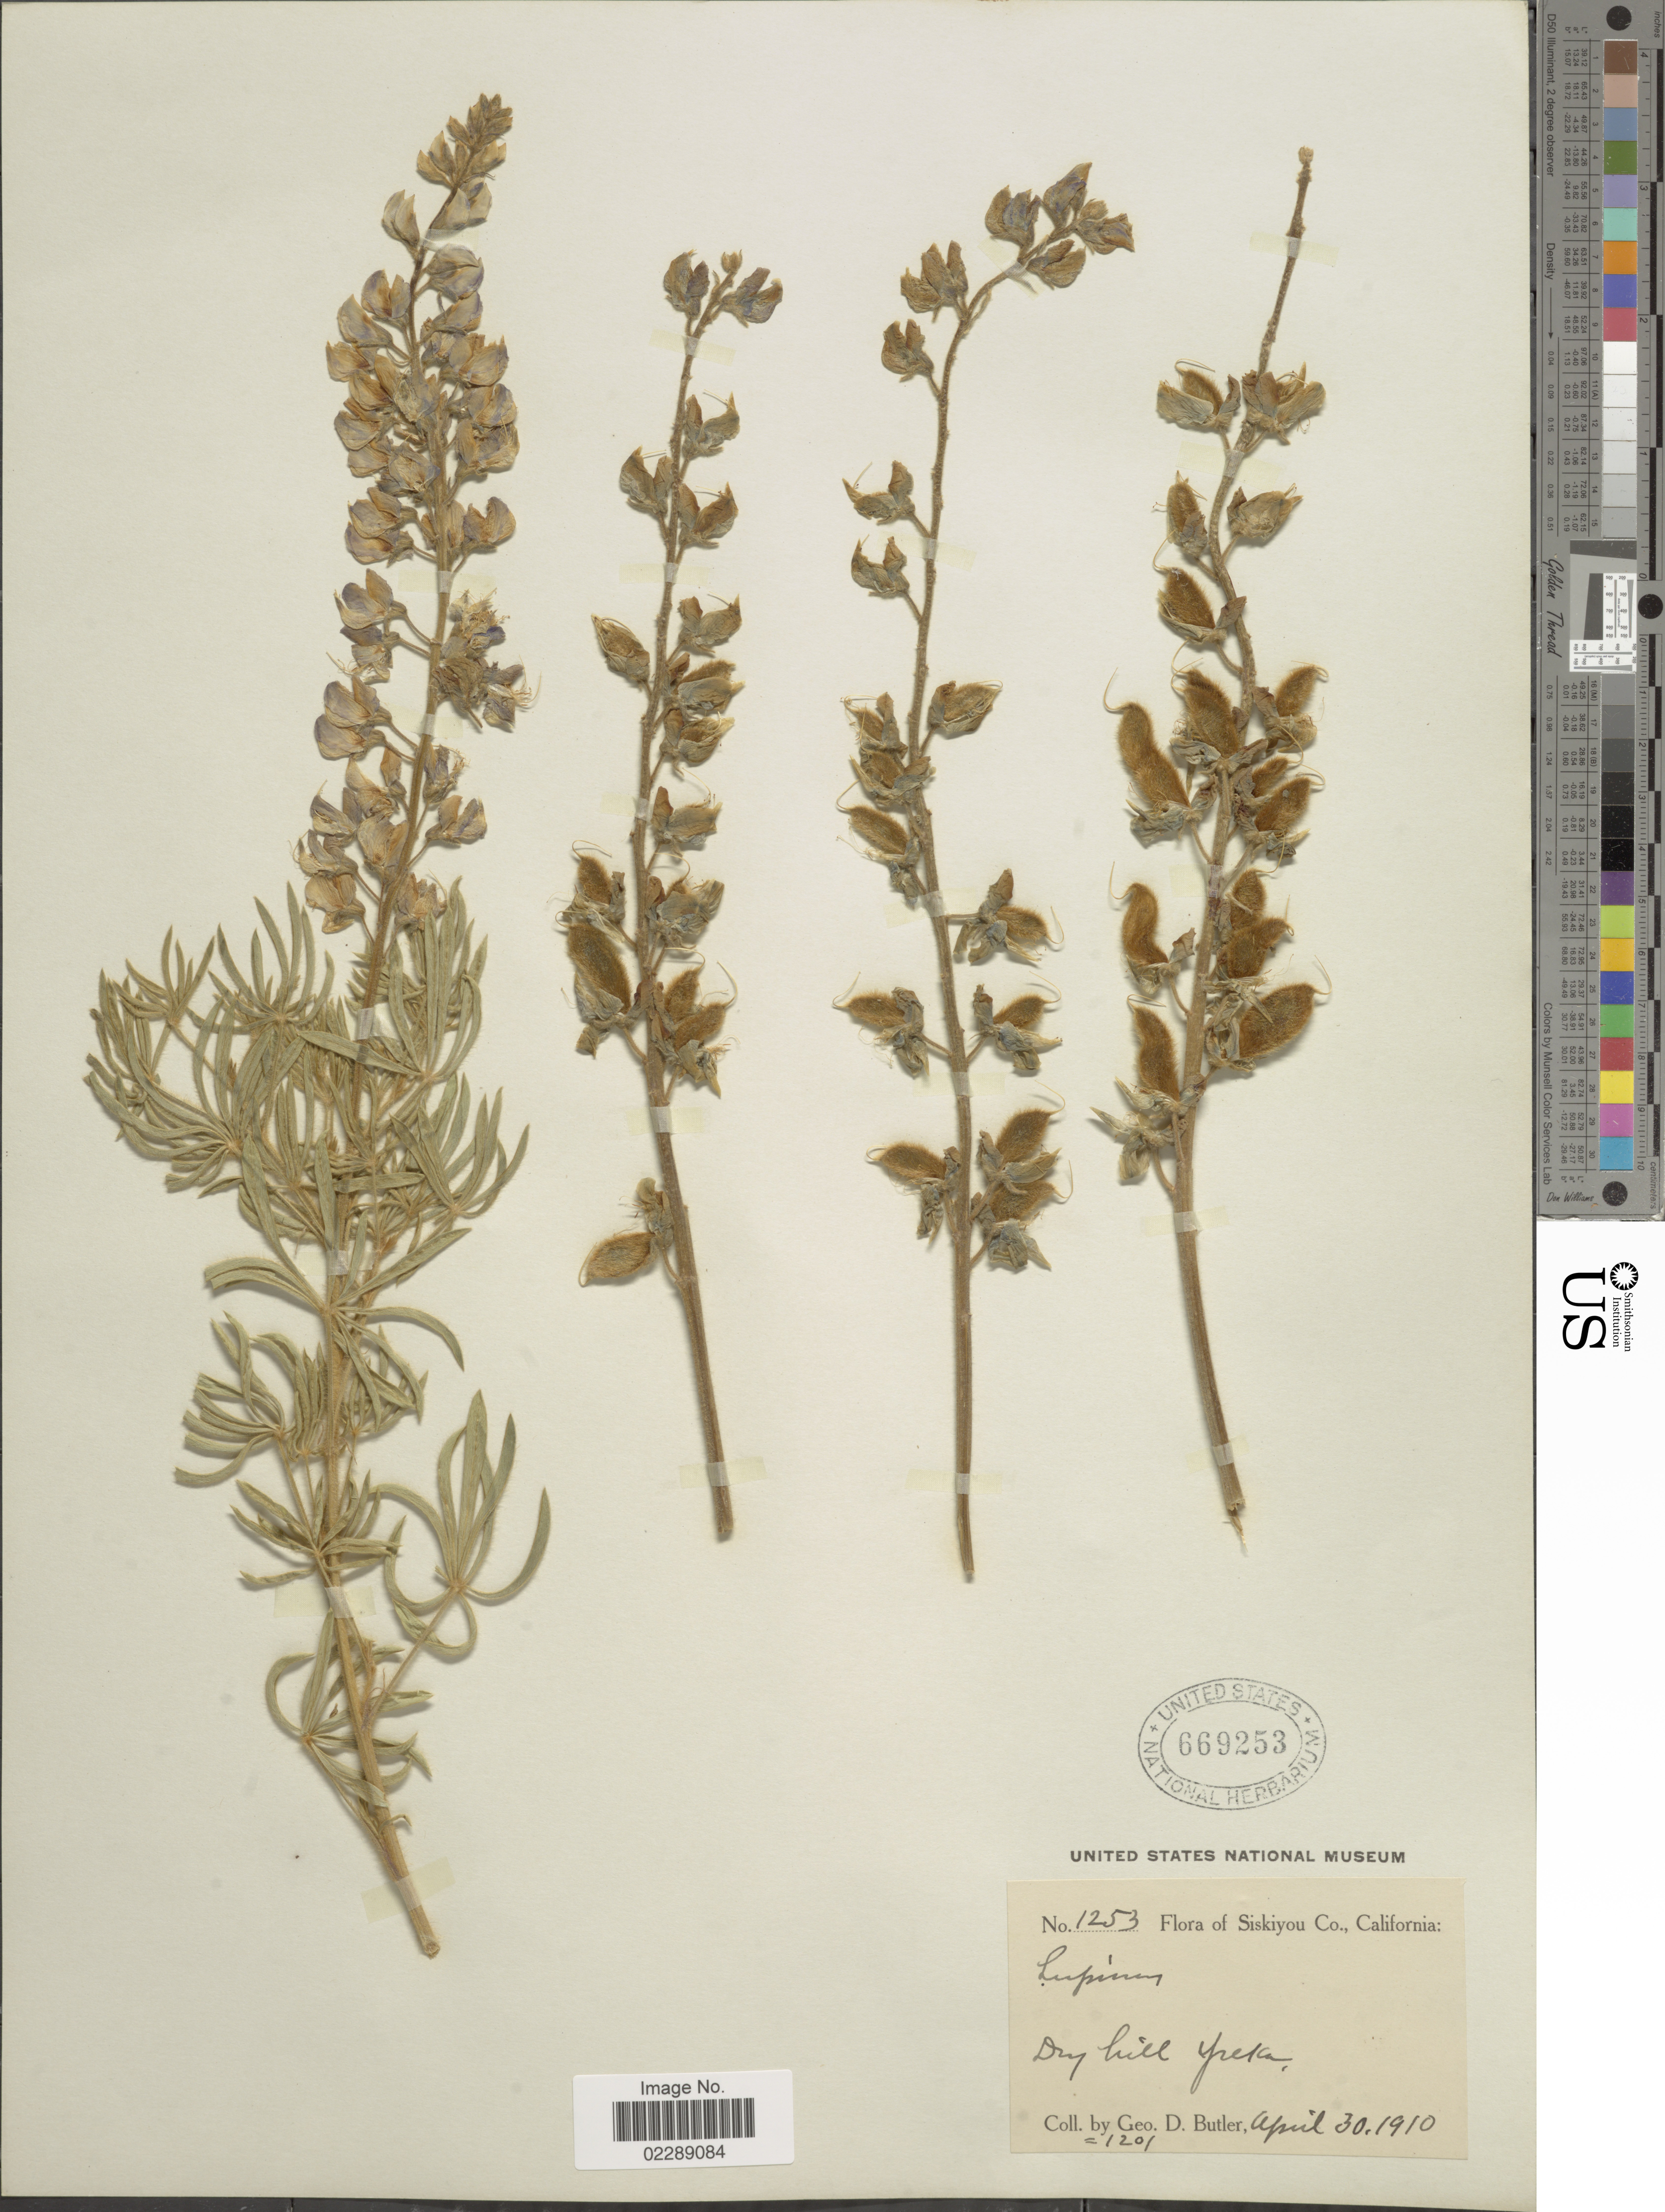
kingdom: Plantae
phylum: Tracheophyta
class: Magnoliopsida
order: Fabales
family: Fabaceae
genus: Lupinus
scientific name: Lupinus sp.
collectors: G. D. Butler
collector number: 1253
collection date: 1910-04-30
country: United States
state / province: California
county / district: Siskiyou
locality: Siskiyou Co., California, Dry hill Yreta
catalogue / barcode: US 669253